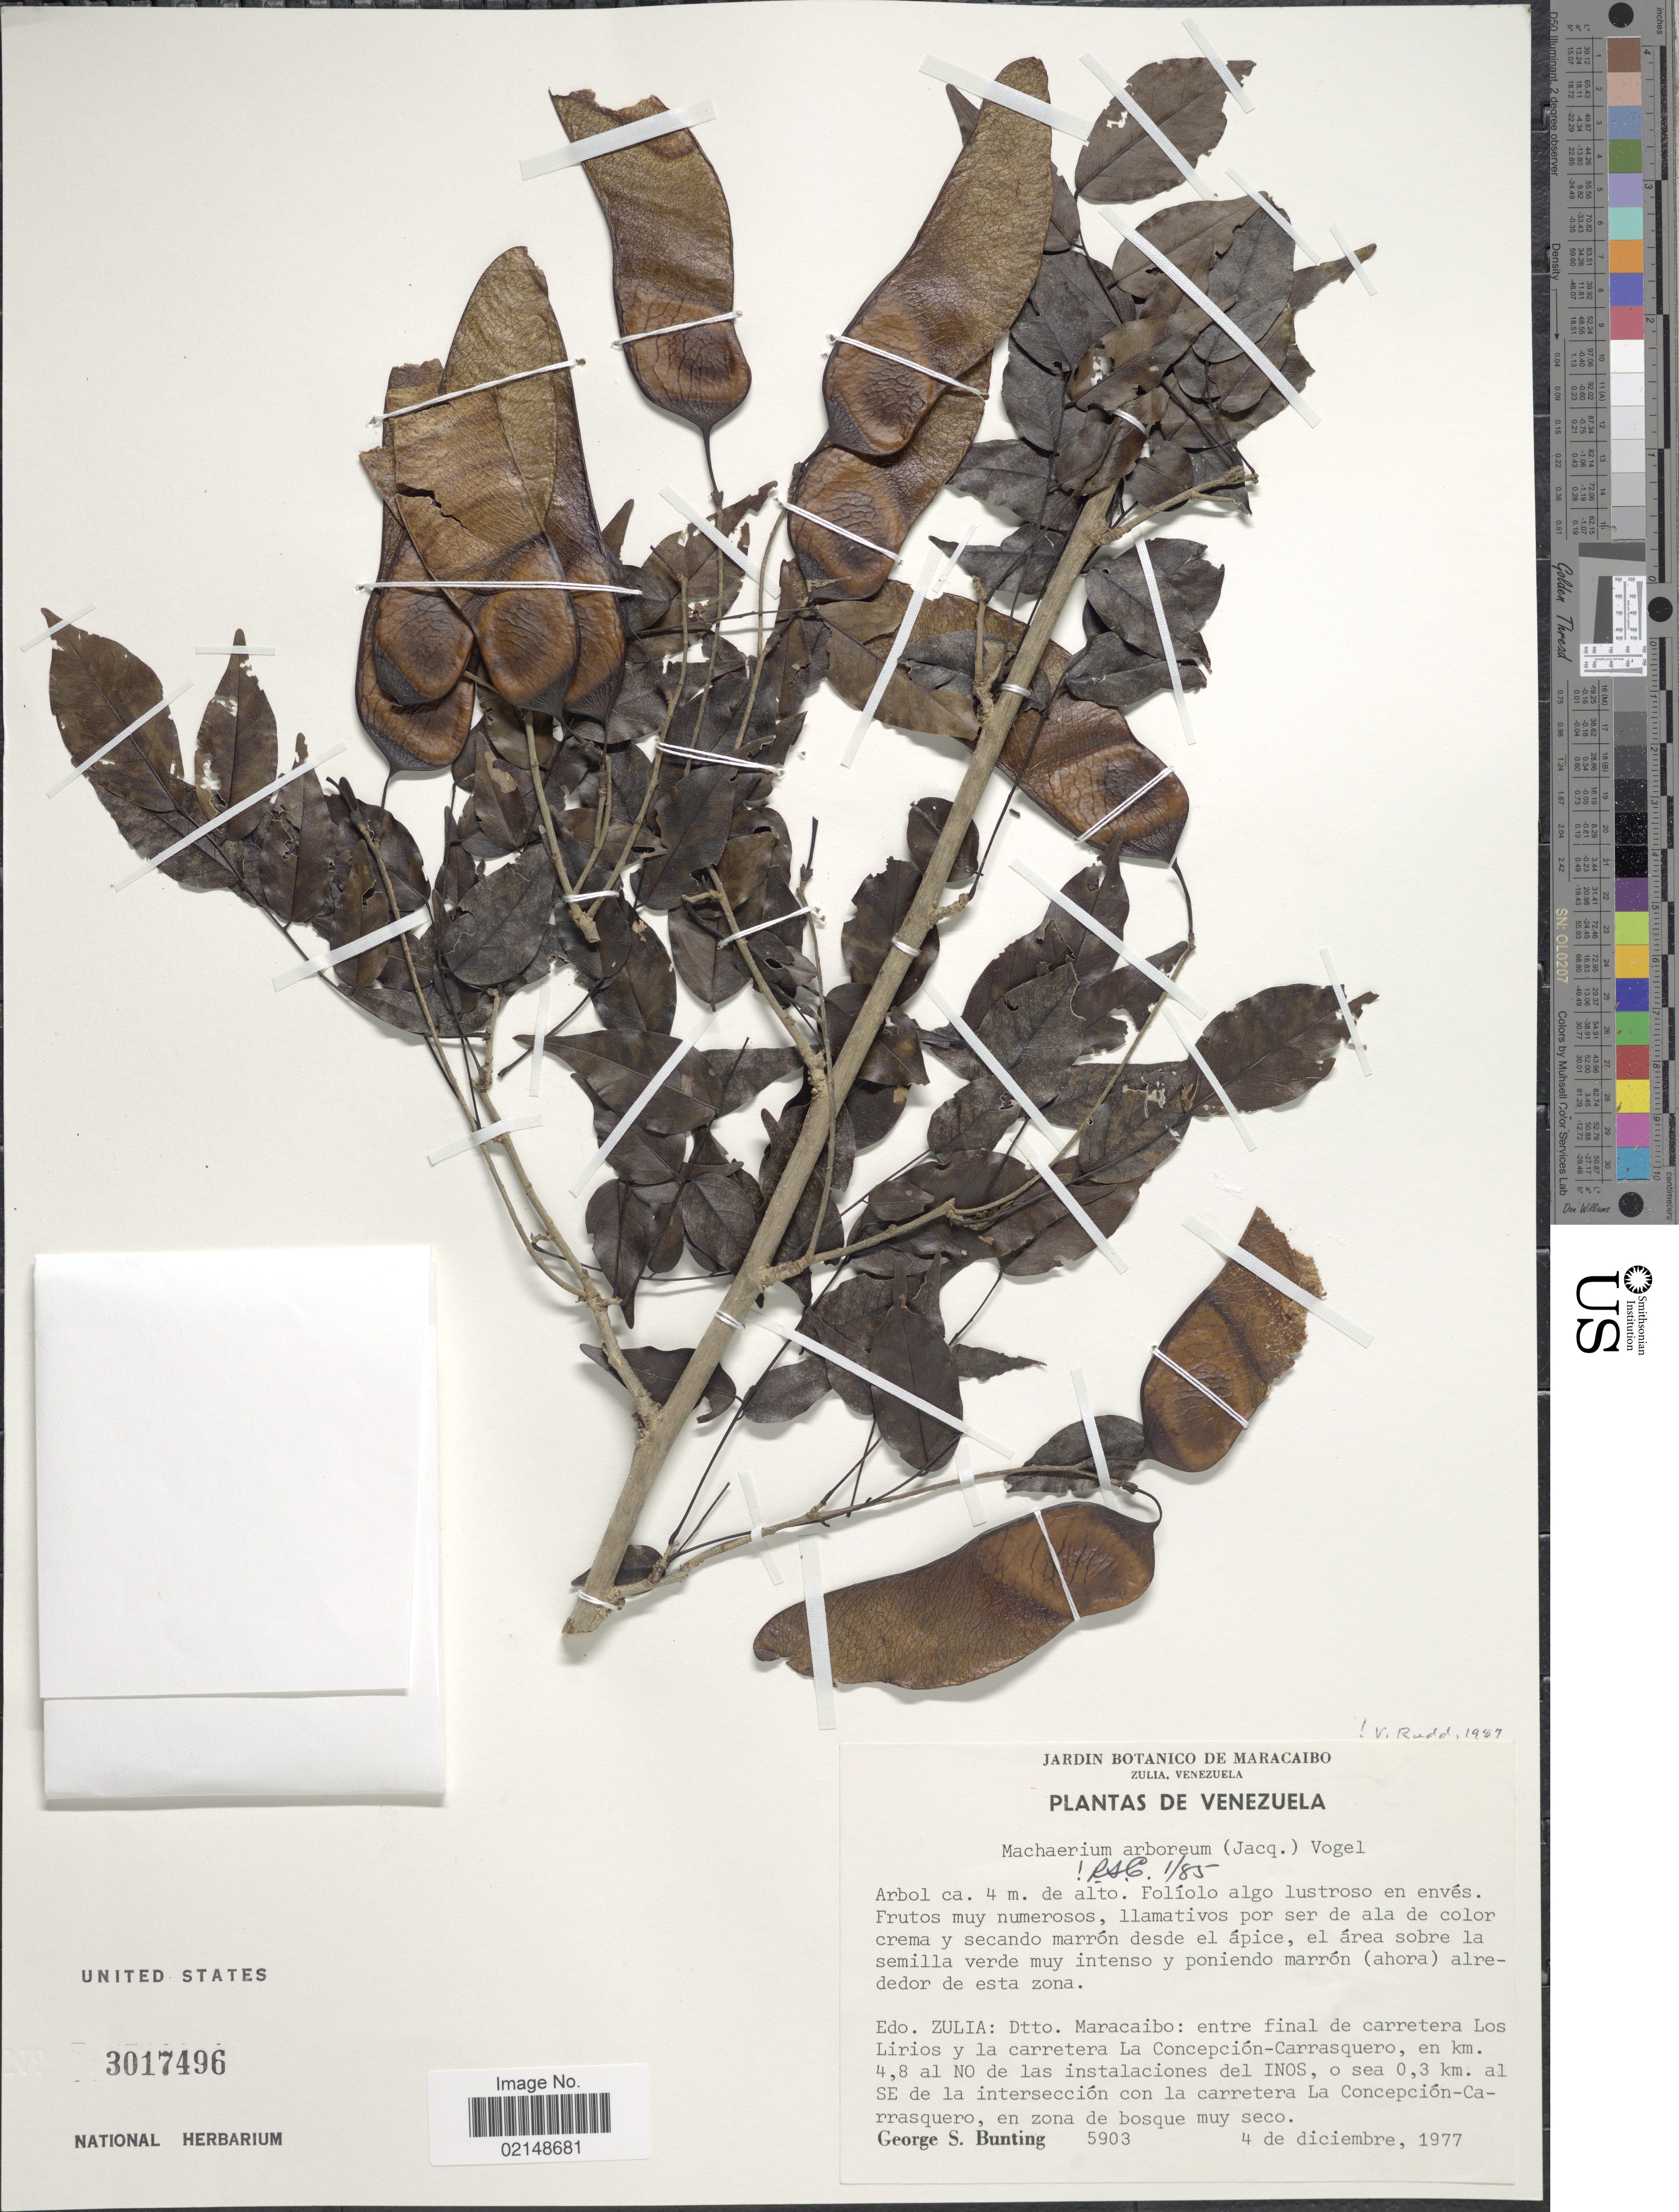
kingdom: Plantae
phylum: Tracheophyta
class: Magnoliopsida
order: Fabales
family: Fabaceae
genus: Machaerium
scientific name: Machaerium arboreum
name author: (Jacq.) Benth.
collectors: G. S. Bunting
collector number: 5903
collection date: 1977-12-04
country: Venezuela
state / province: Zulia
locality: Dtto. Maracaibo, entre final de carretera Los Lirios y la carretera la Concepcion-Carrasquero, en km 4.8 al NO de las instalaciones del INOS, o sea 0.3 km al SE de la interseccion con la carretera La Concepcion-Carrasquero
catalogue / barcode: US 3017496